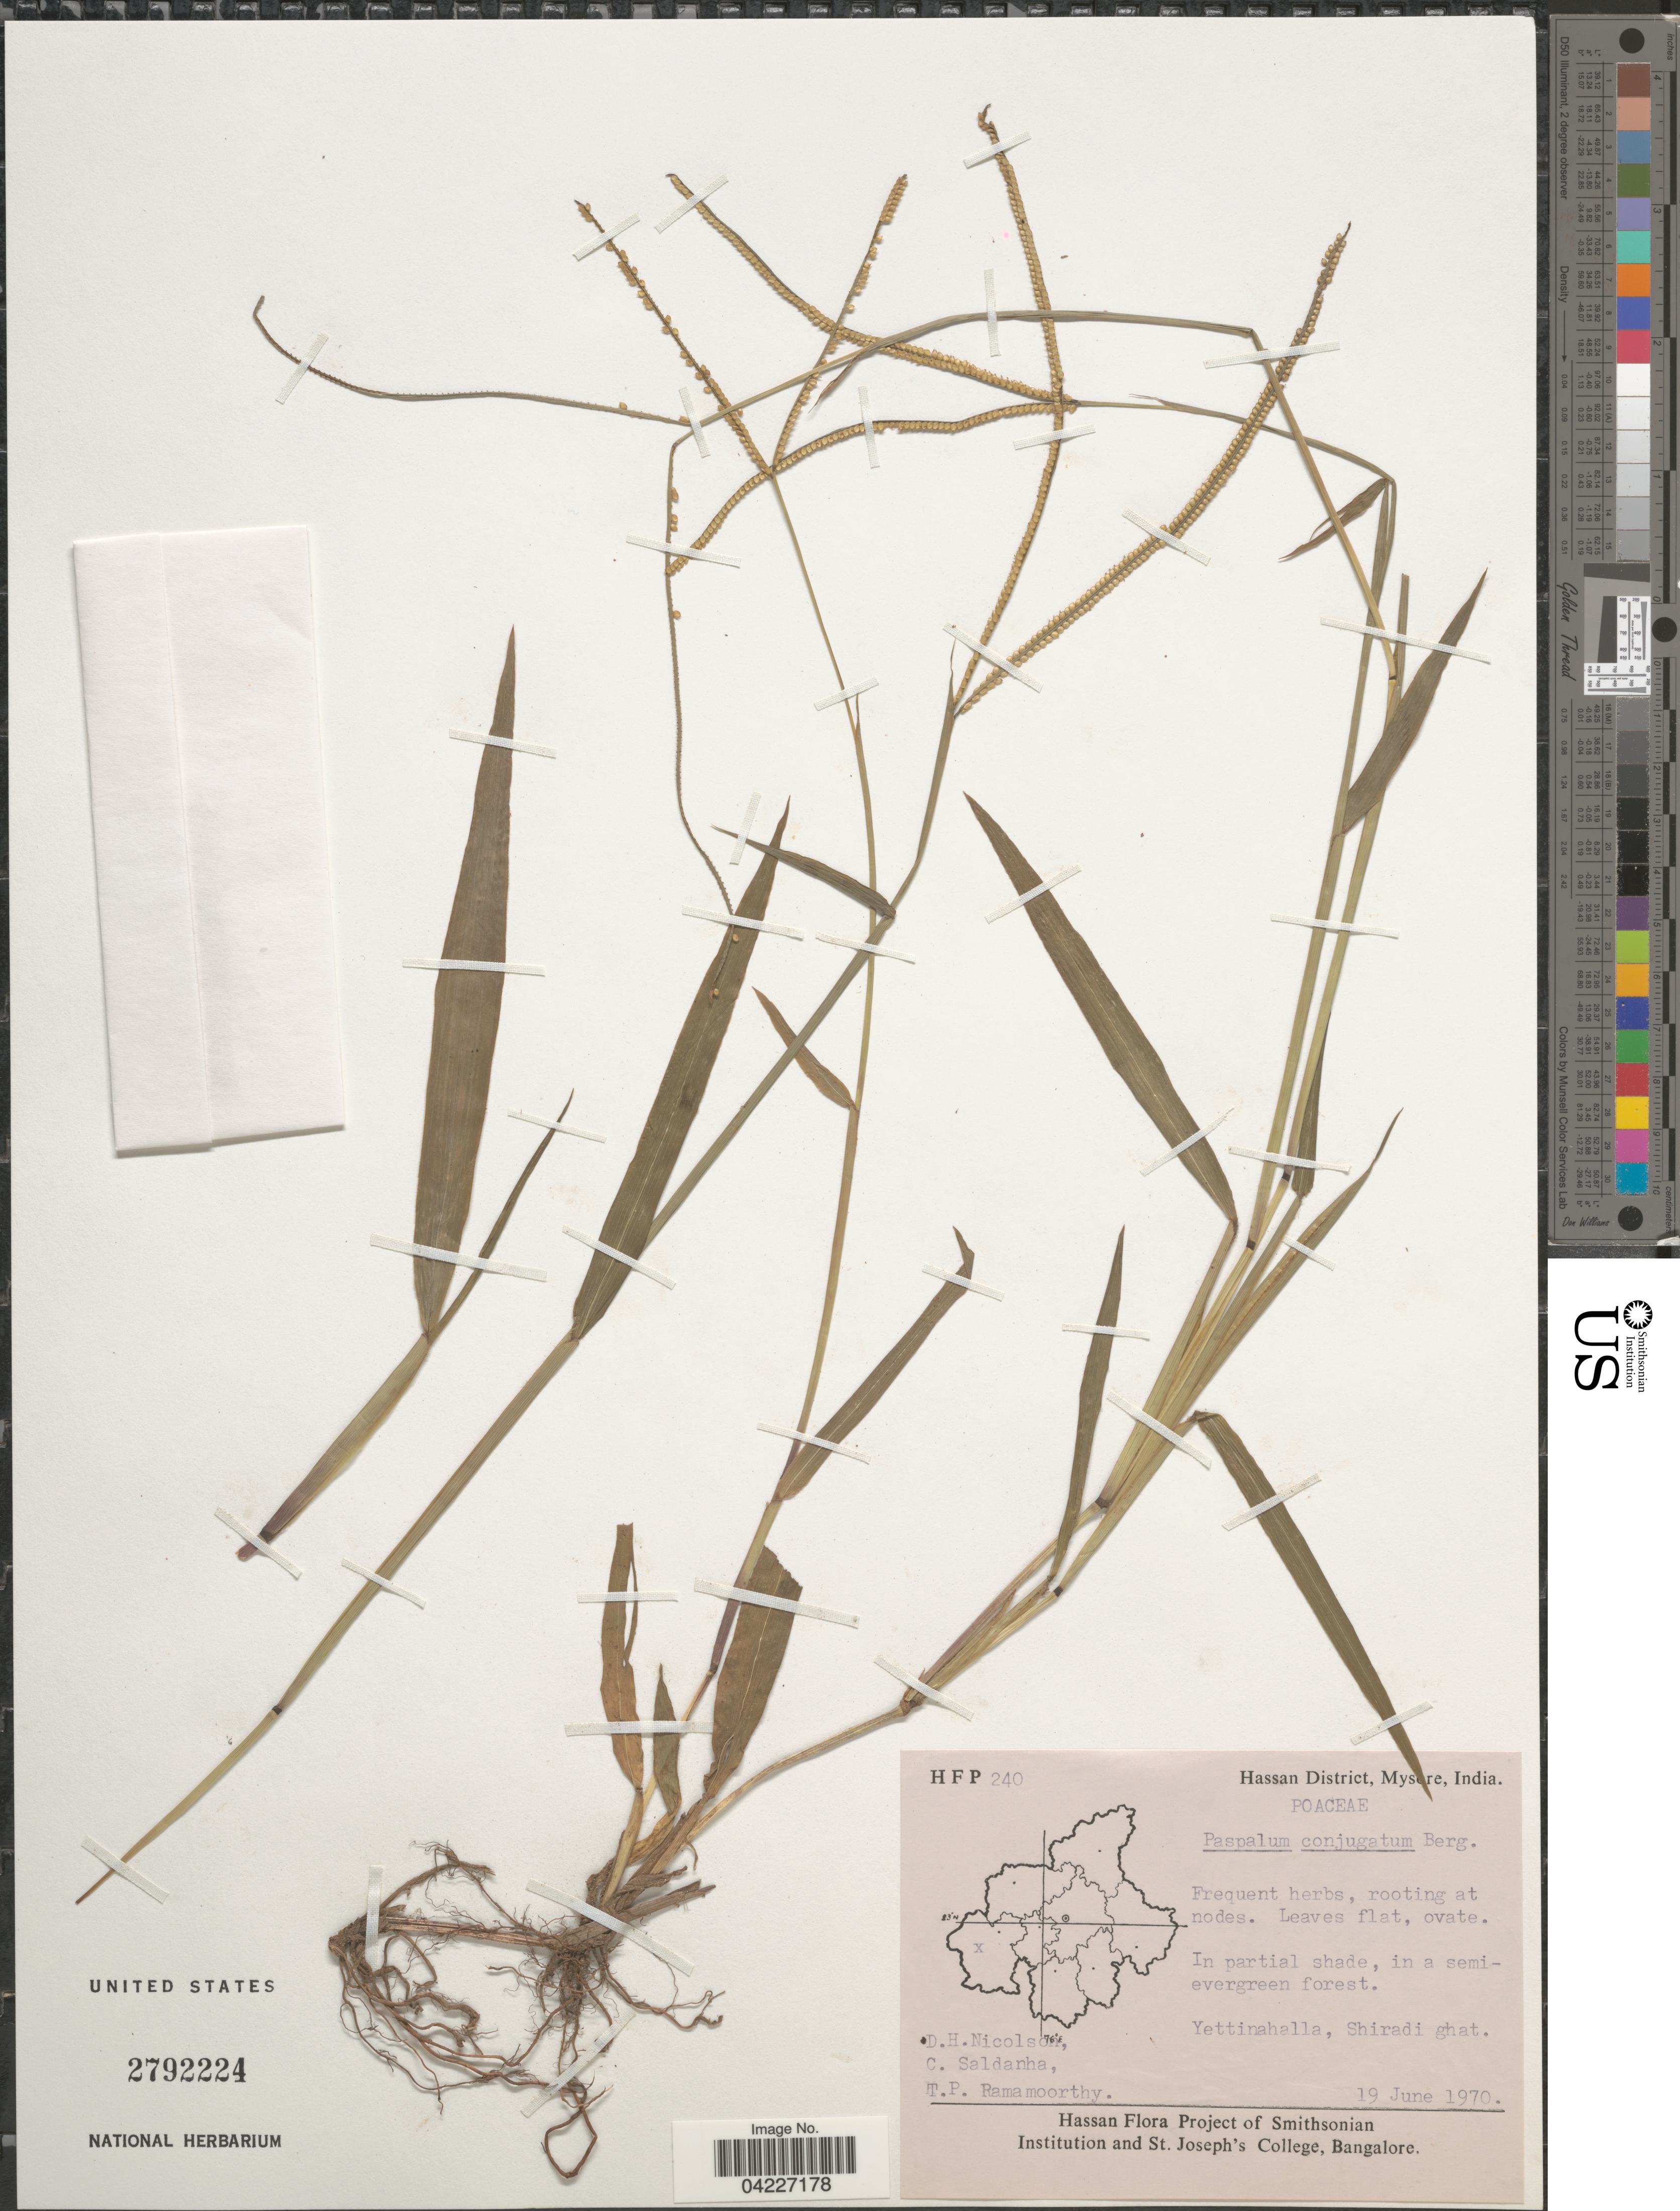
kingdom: Plantae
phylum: Tracheophyta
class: Liliopsida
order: Poales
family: Poaceae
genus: Paspalum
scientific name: Paspalum conjugatum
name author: P.J. Bergius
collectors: D. H. Nicolson, C. Saldanha & T. P. Ramamoorthy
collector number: HFP 240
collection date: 1970-06-19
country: India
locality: Hassan District, Mysore. Yettinahalla, Shiradi ghat.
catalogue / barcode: US 2792224